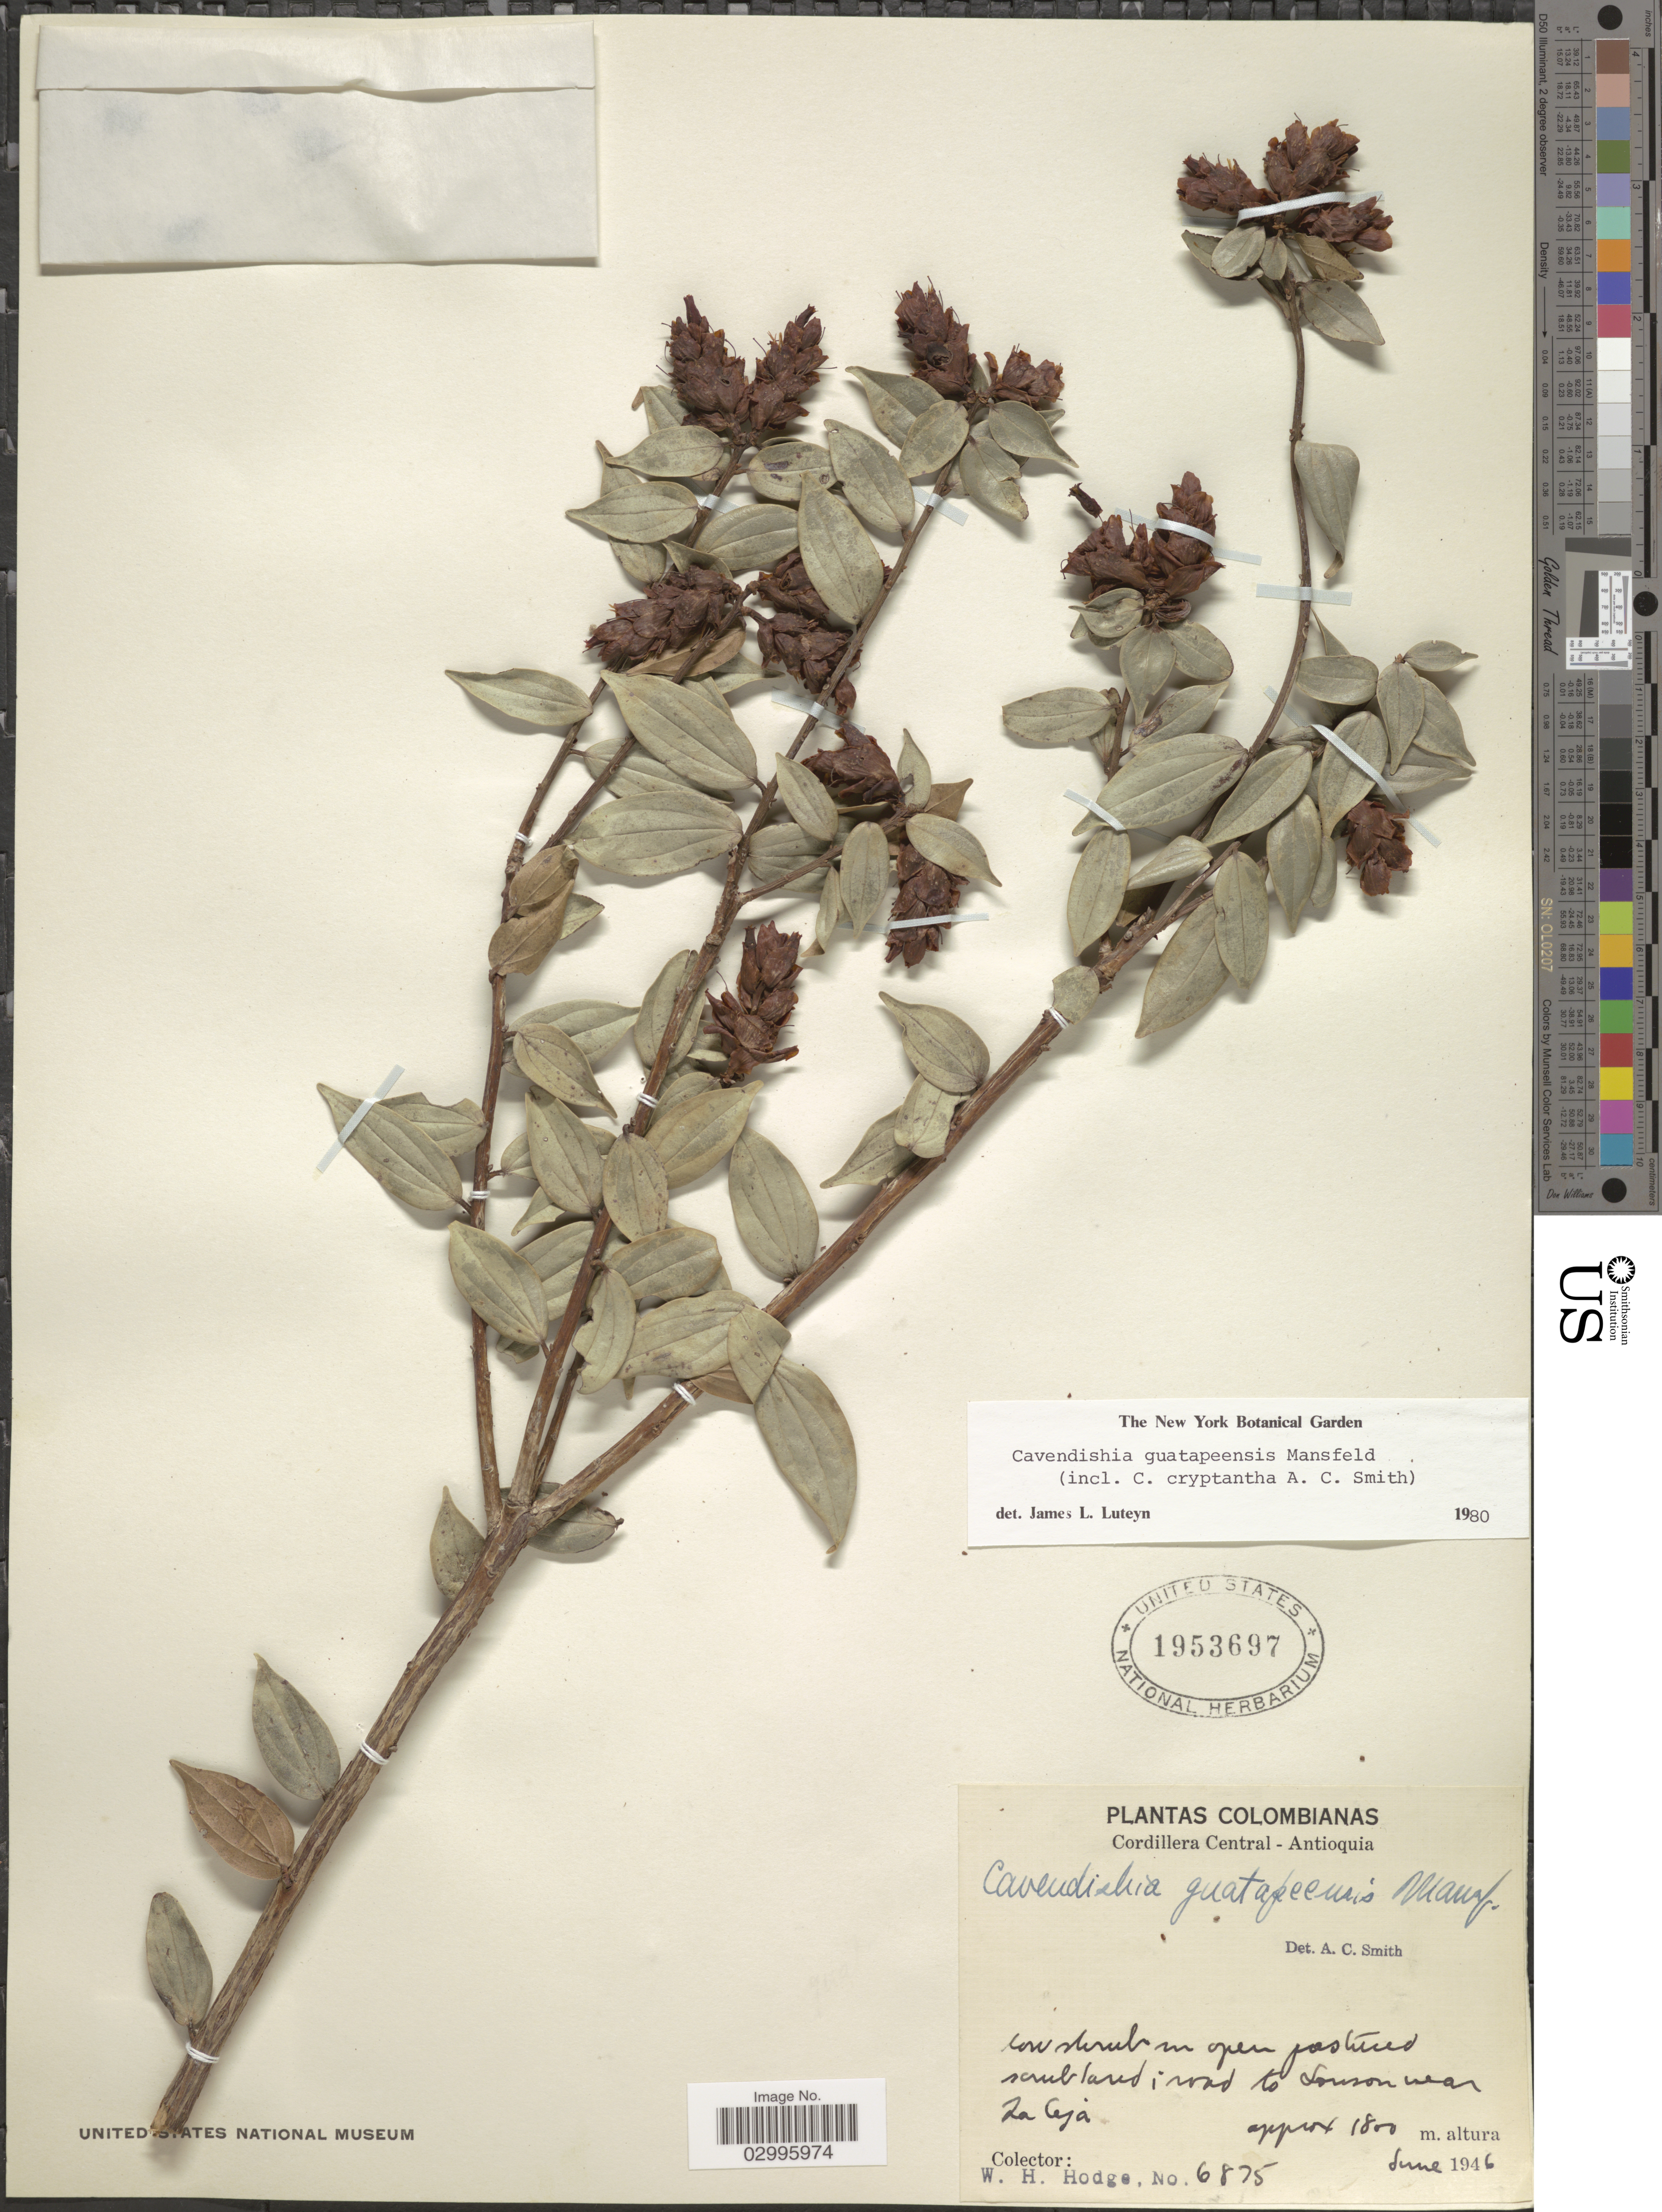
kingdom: Plantae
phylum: Tracheophyta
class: Magnoliopsida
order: Ericales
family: Ericaceae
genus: Cavendishia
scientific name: Cavendishia guatapeensis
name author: Mansf.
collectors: W. Hodge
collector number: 6875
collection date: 1946-06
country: Colombia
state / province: Antioquia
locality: Cordillera Central; road to Souson near La Ceja.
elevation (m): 1800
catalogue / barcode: US 1953697